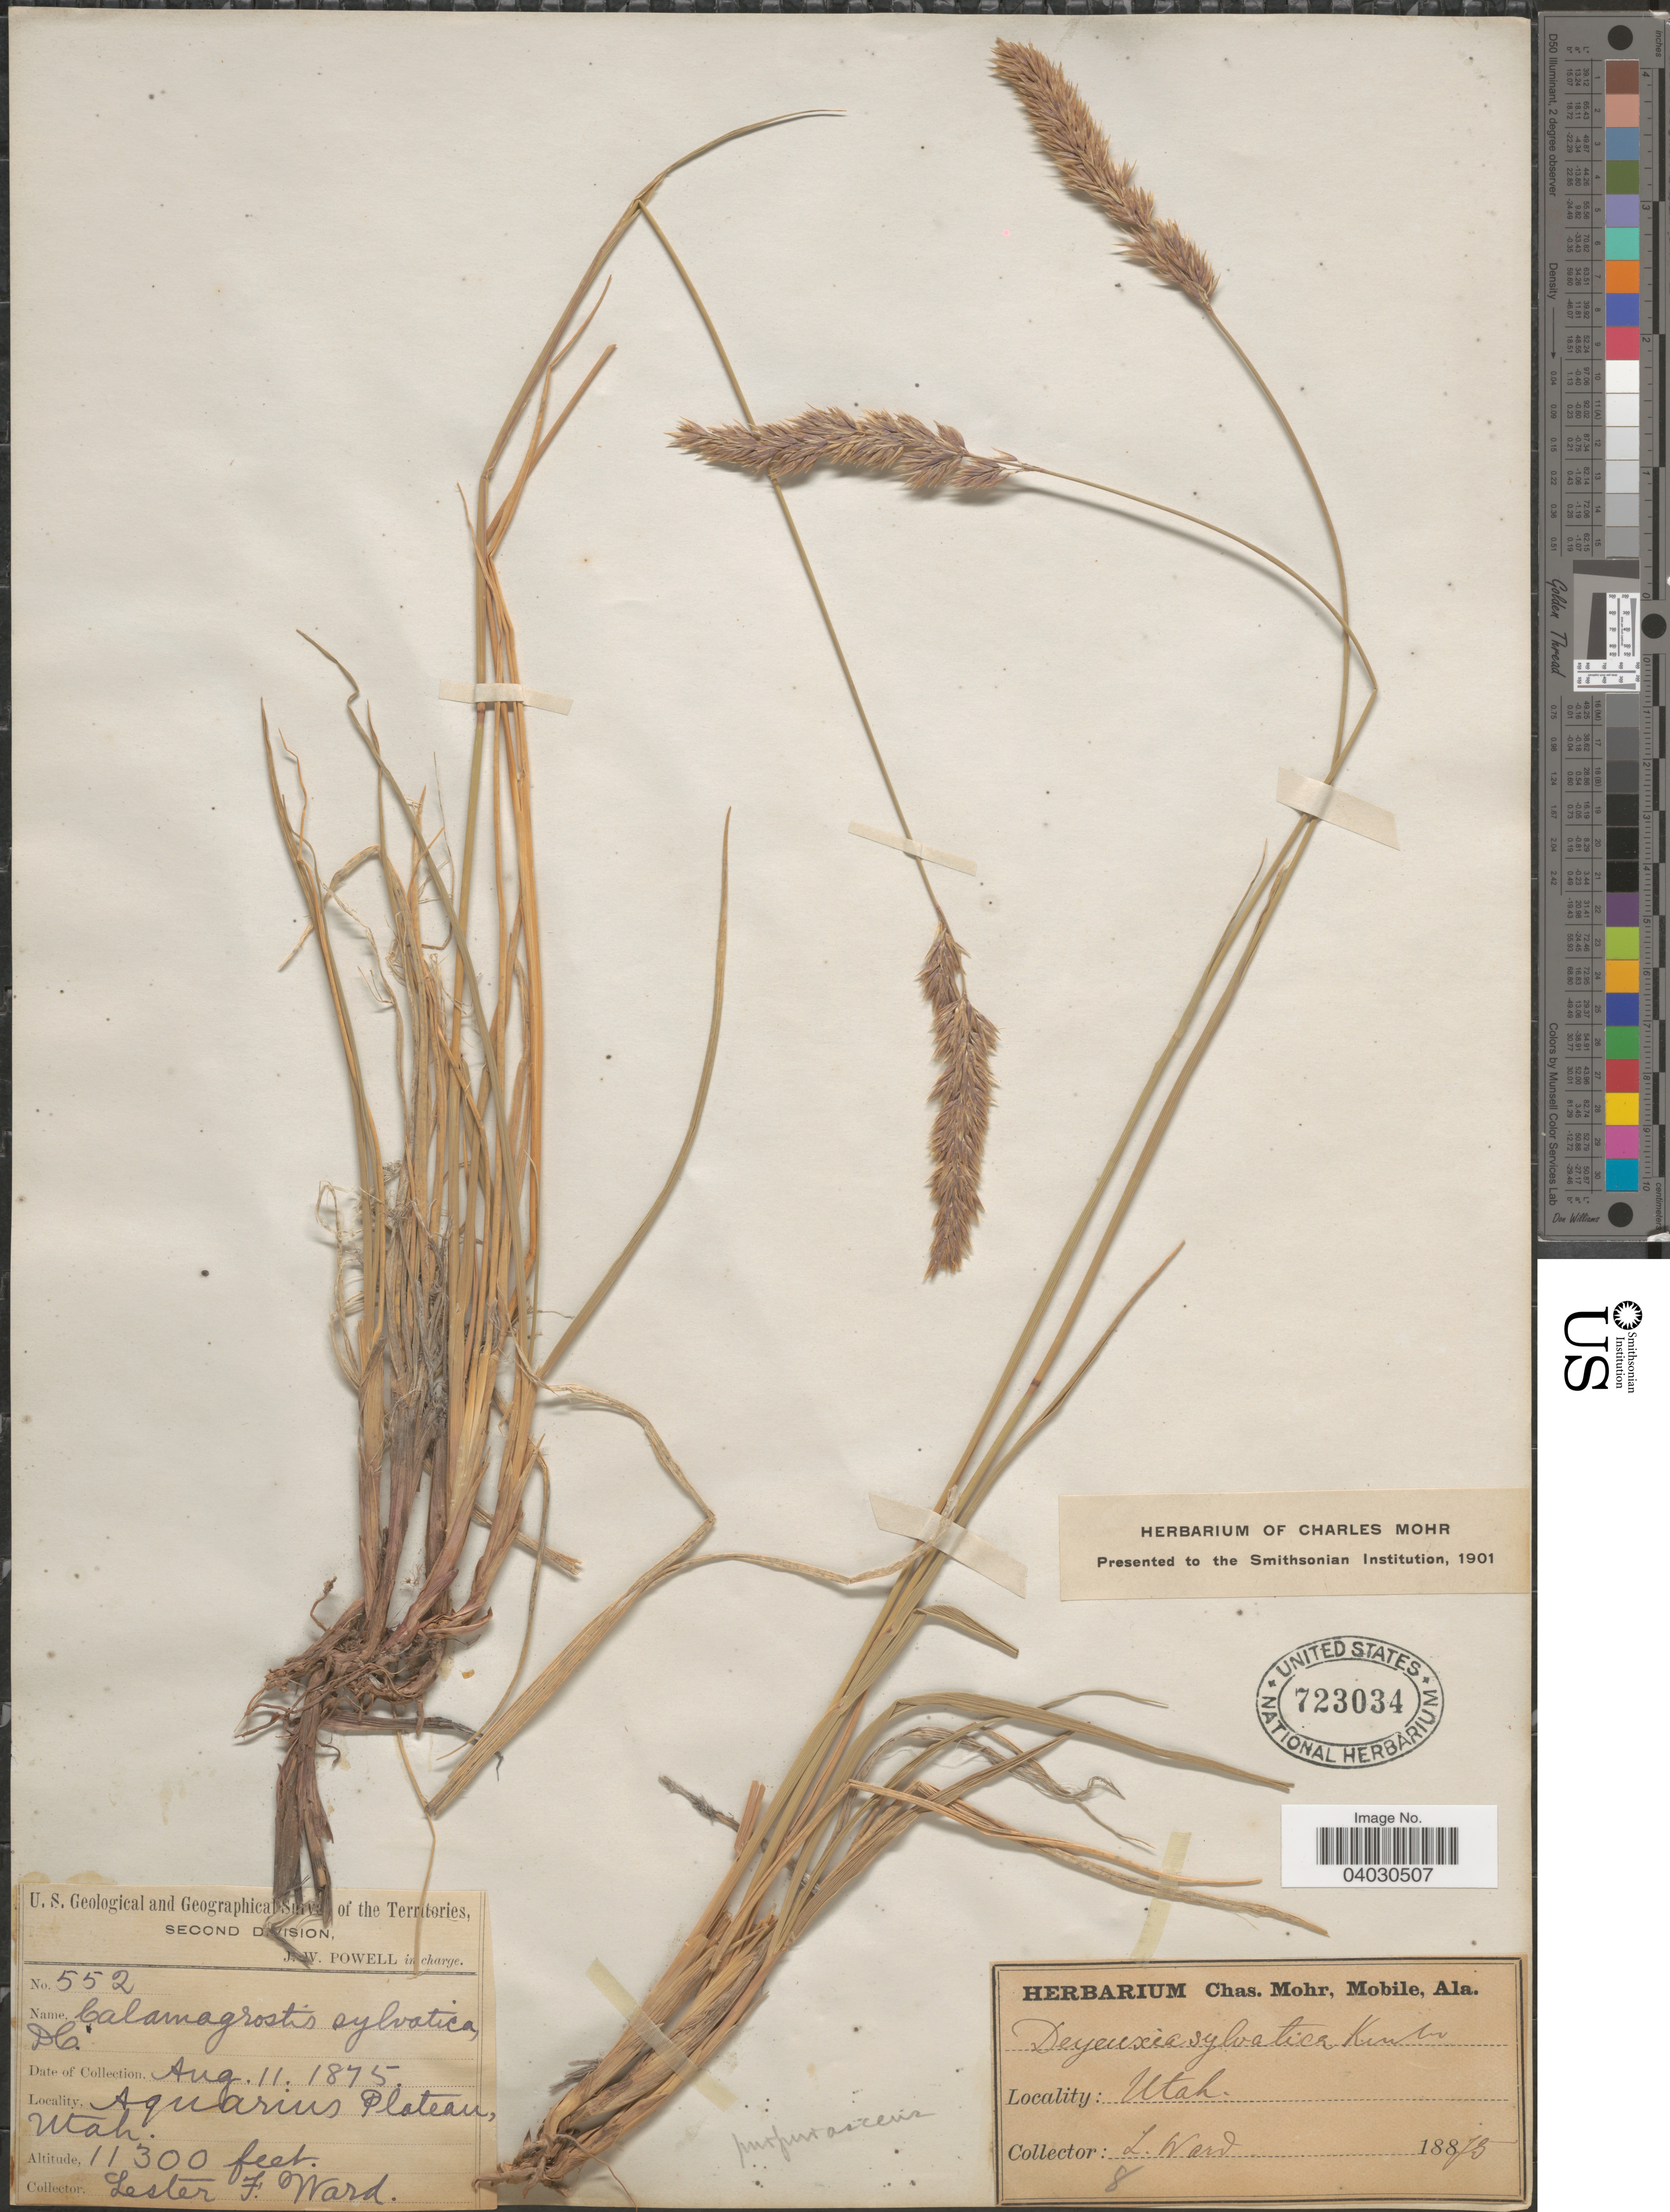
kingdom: Plantae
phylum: Tracheophyta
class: Liliopsida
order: Poales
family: Poaceae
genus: Calamagrostis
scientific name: Calamagrostis purpurascens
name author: R. Br.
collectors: L. F. Ward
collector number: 552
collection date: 1875-08-11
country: United States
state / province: Utah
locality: Aquarius Plateau.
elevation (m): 3444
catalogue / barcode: US 723034